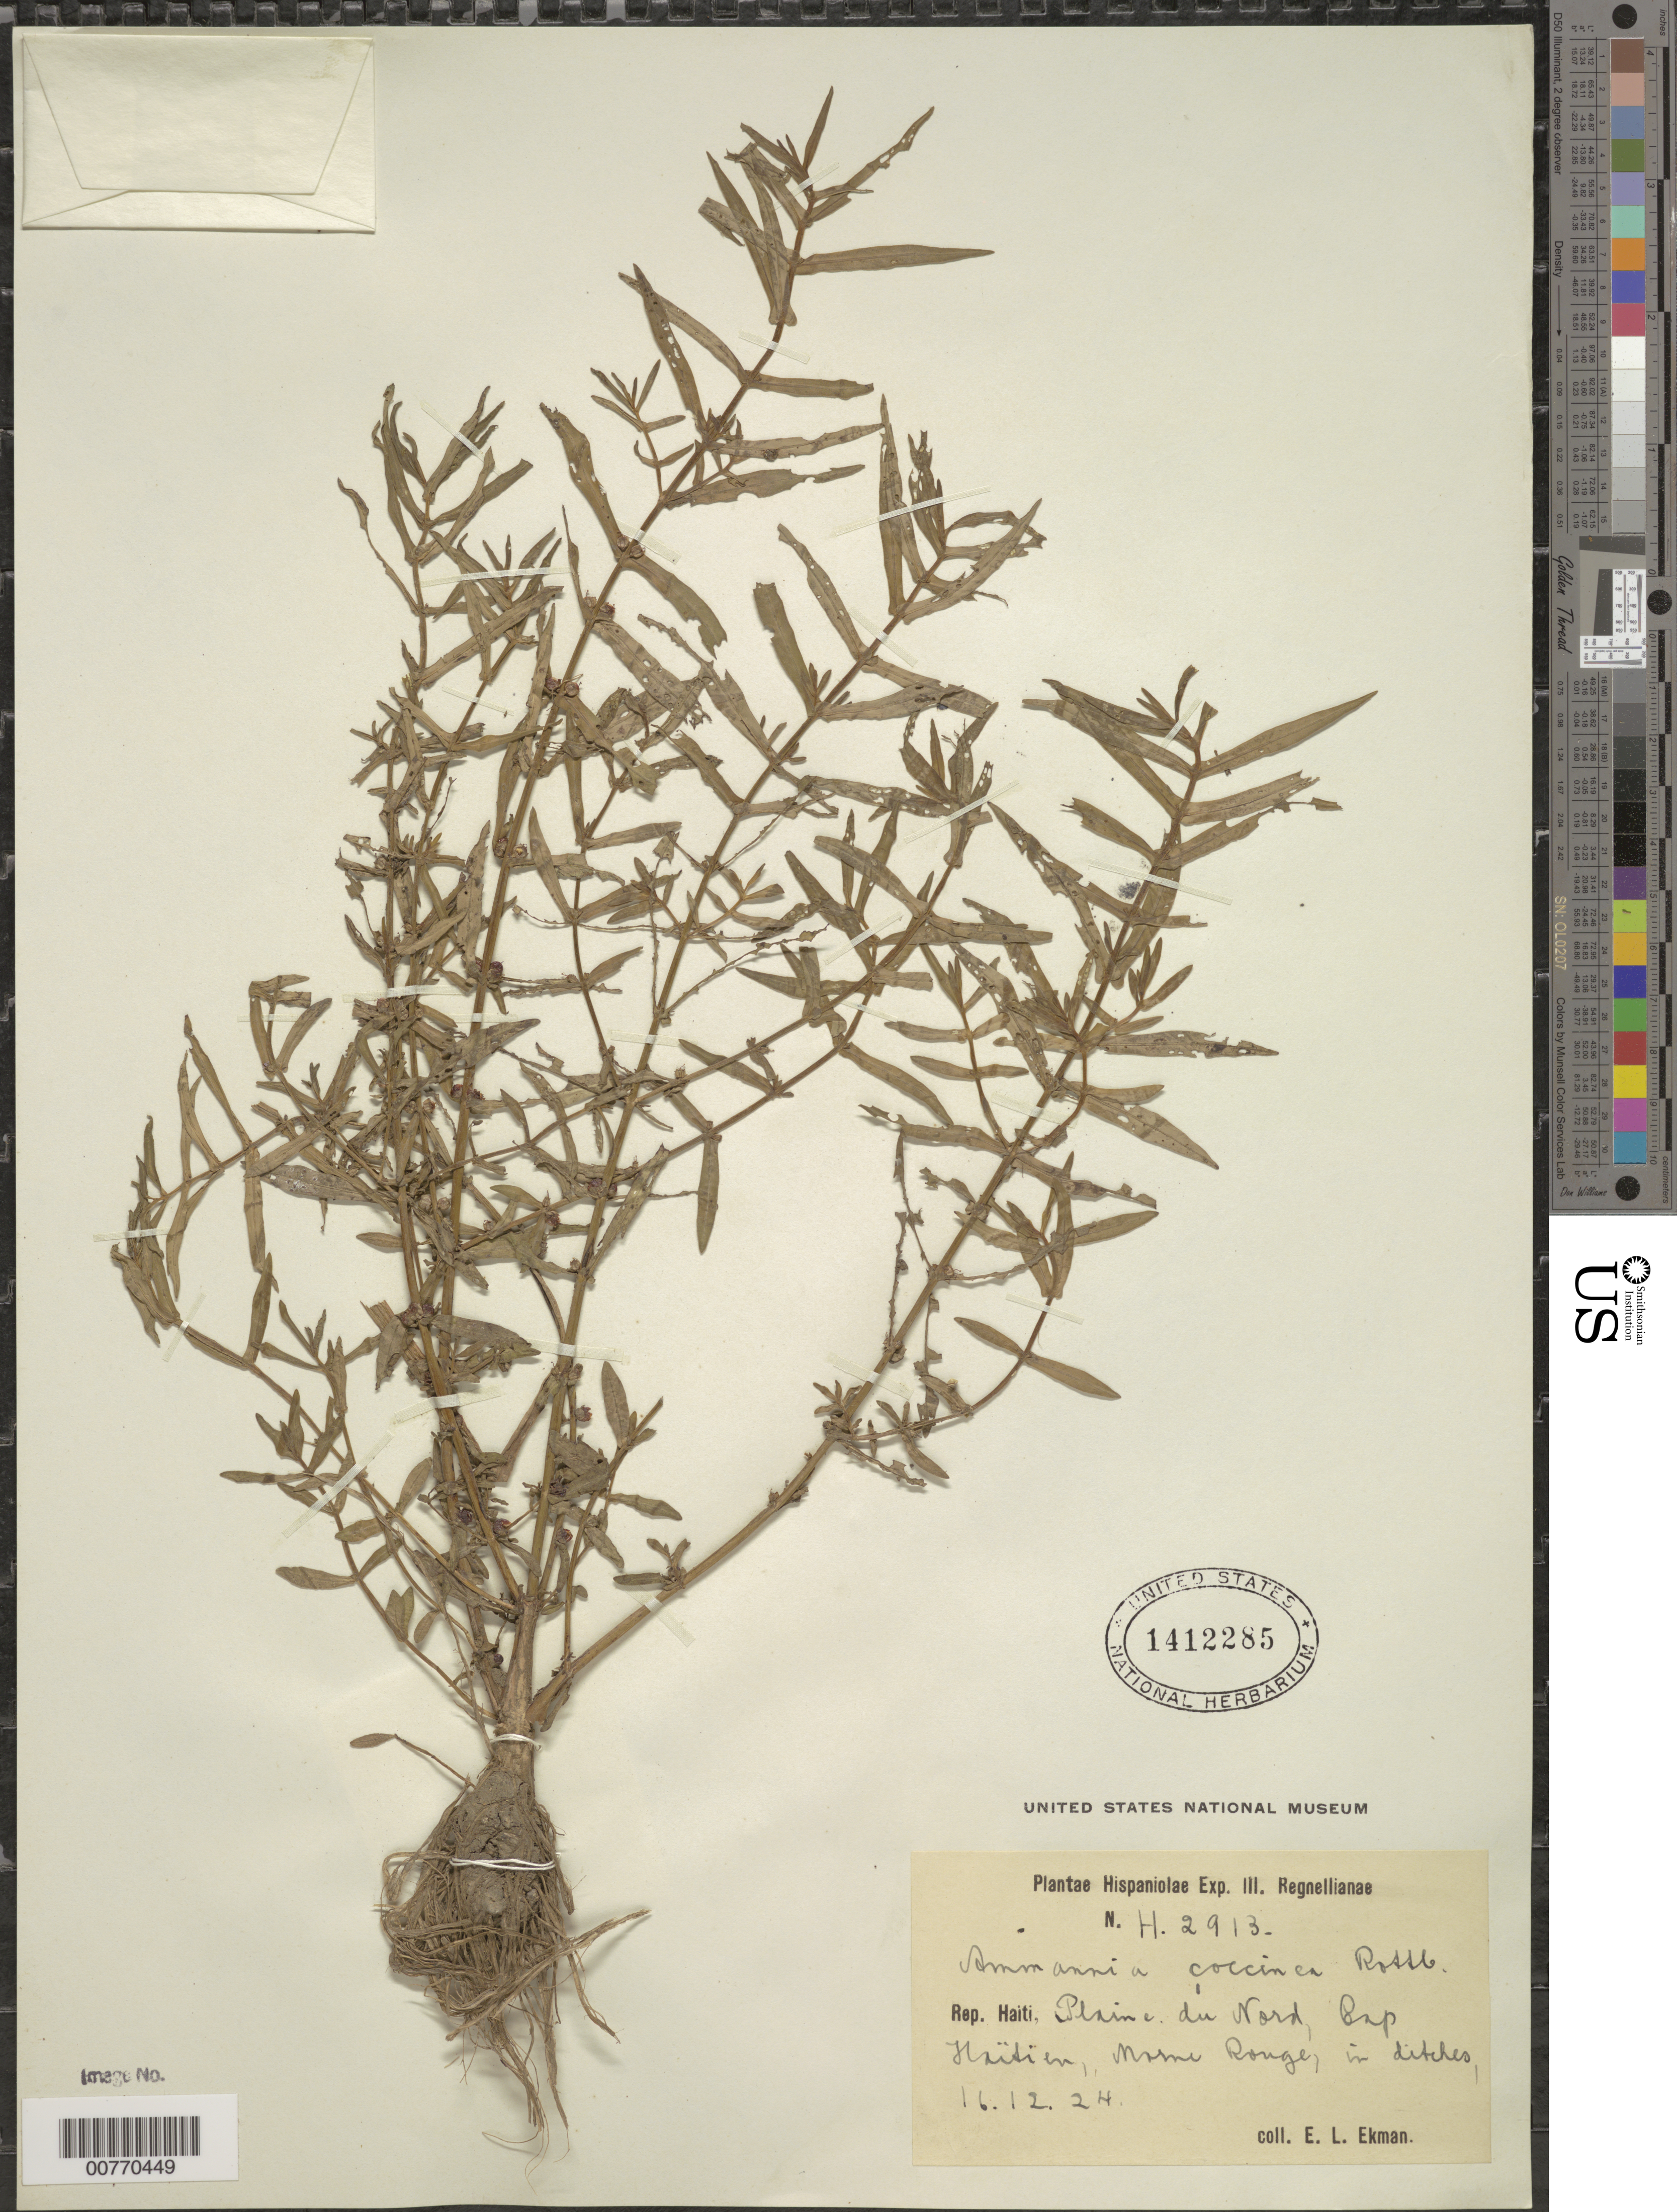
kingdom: Plantae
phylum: Tracheophyta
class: Magnoliopsida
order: Myrtales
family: Lythraceae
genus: Ammannia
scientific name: Ammannia coccinea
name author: Rottb.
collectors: E. L. Ekman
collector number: H 2913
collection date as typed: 16 Dec 1924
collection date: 1924-12-16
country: Haiti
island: Hispaniola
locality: Plaine du Nord, Cap Haïtien, Morne Rouge.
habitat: In ditches.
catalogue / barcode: US 1412285